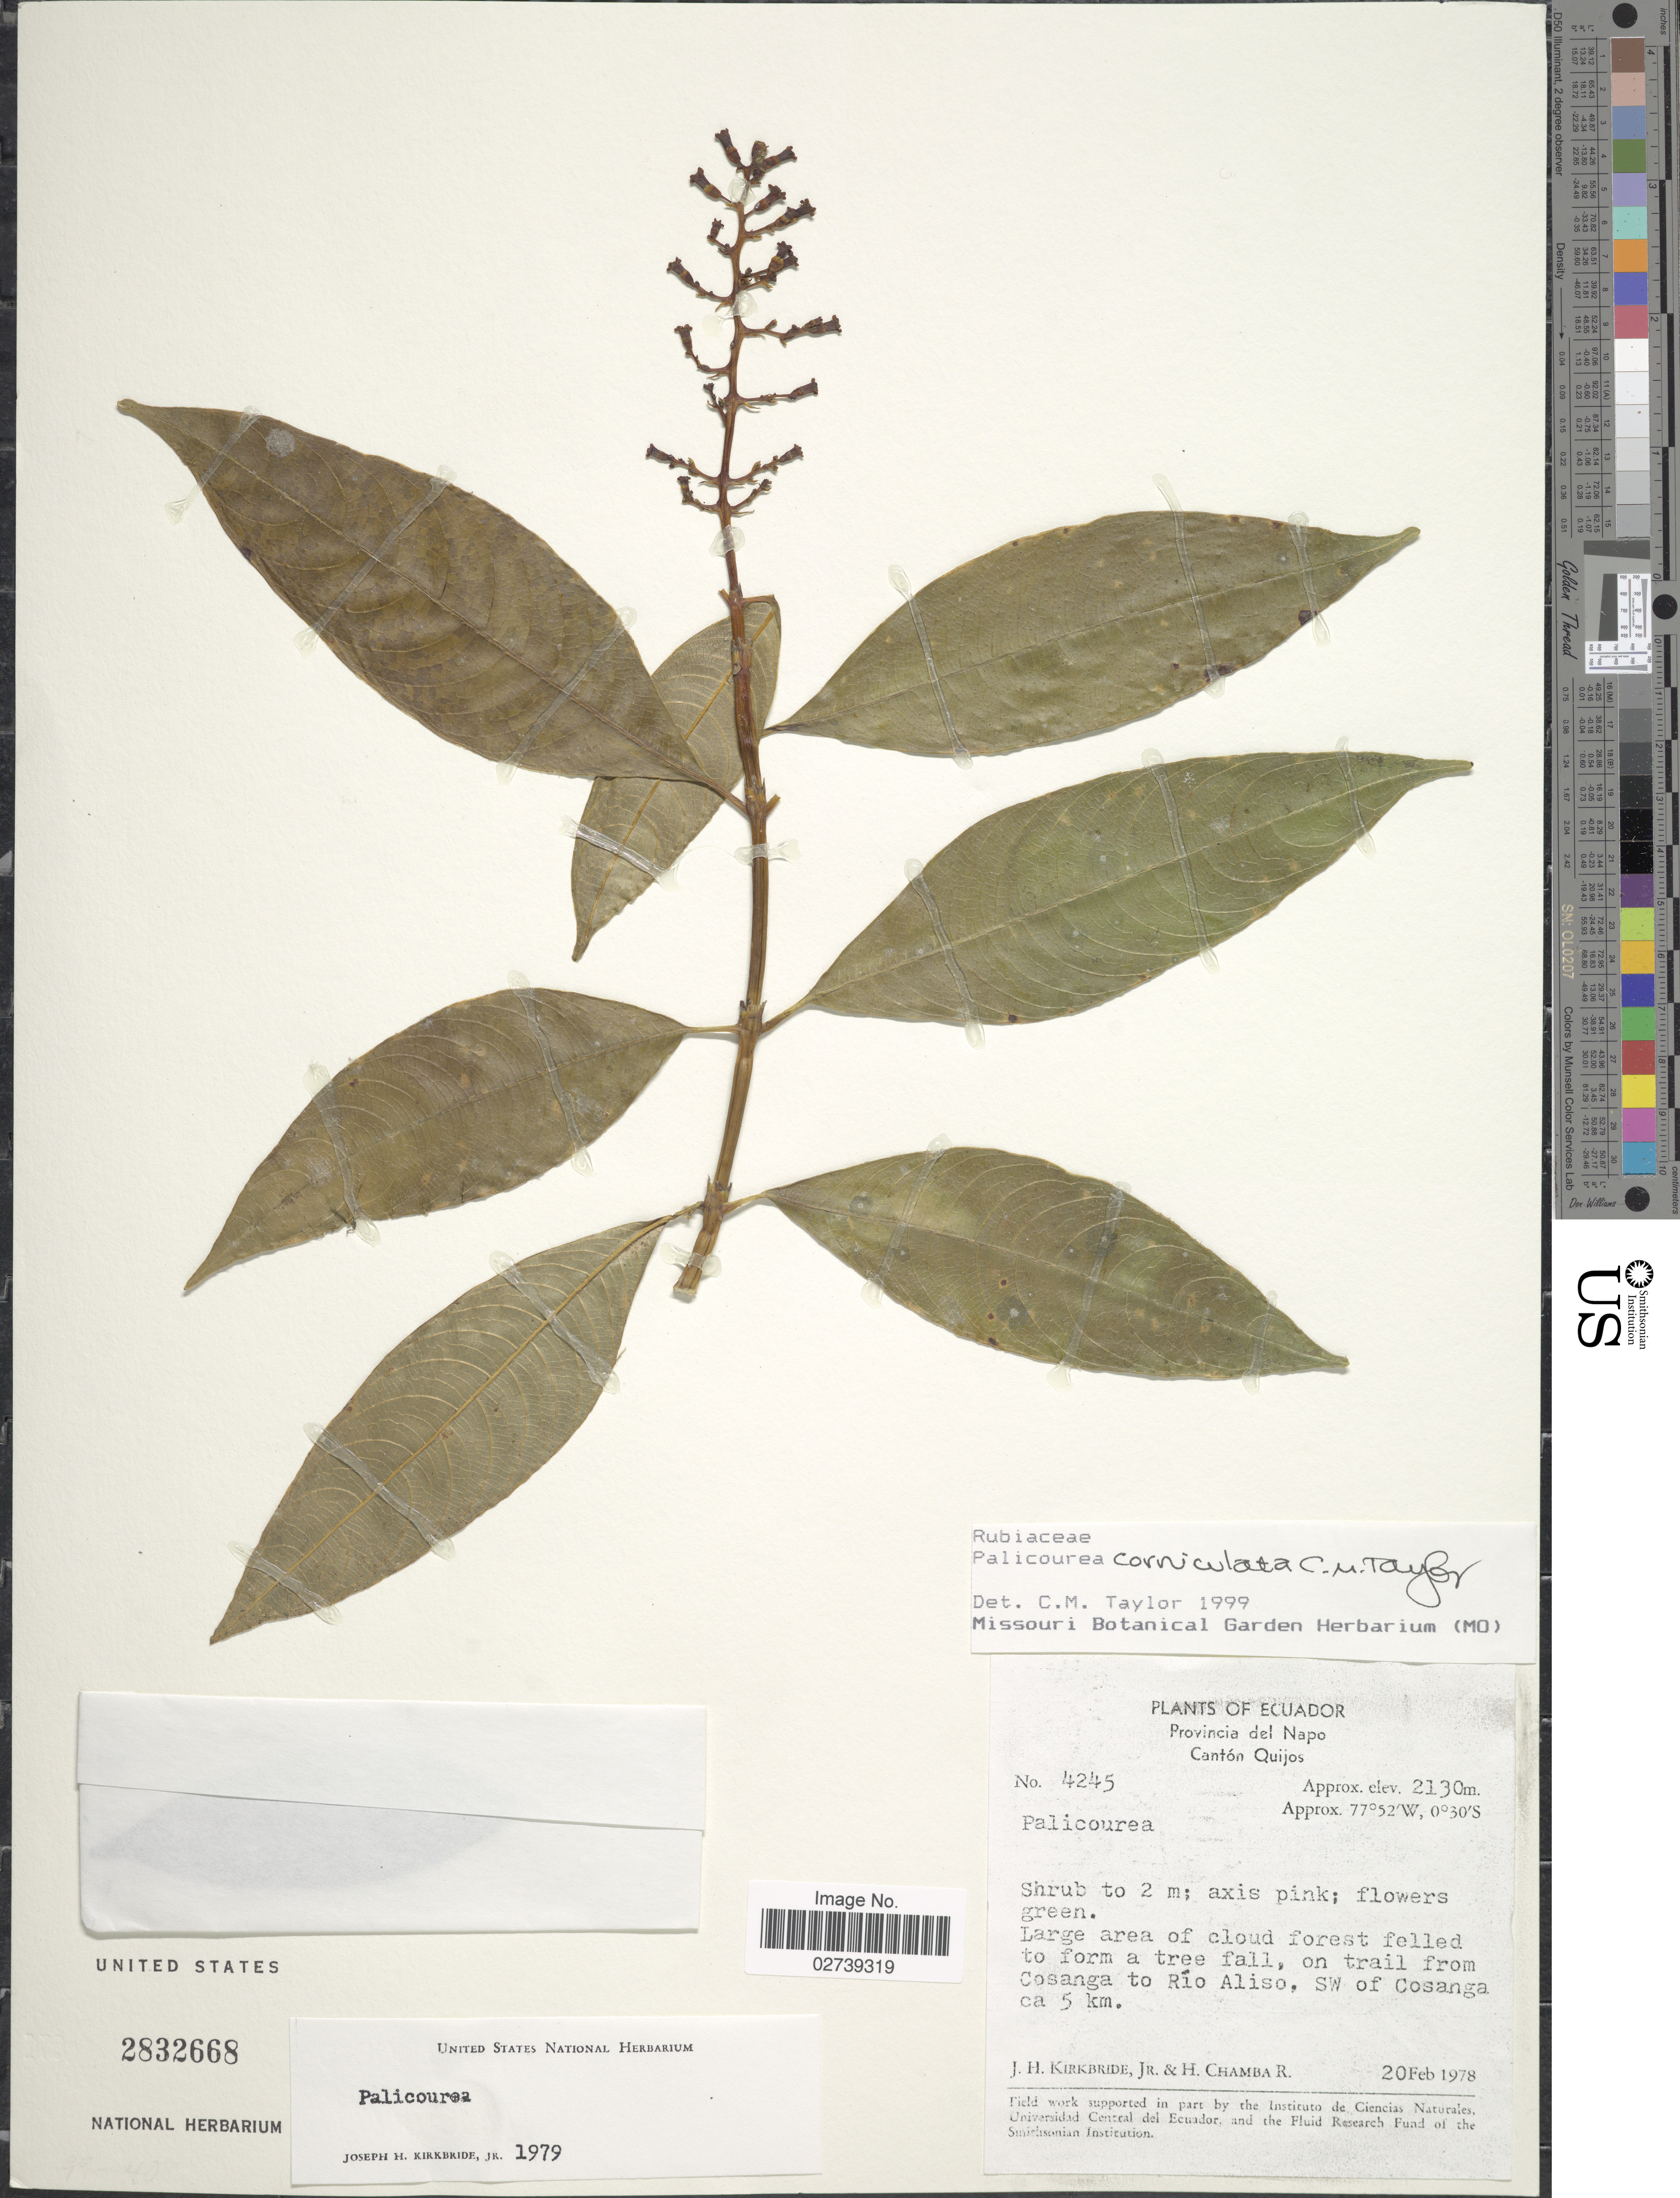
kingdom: Plantae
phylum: Tracheophyta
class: Magnoliopsida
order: Gentianales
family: Rubiaceae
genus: Palicourea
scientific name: Palicourea corniculata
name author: C.M. Taylor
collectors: J. H. Kirkbride & H. Chamba R.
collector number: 4245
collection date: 1978-02-20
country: Ecuador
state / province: Napo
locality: Canton Quijos, on trail from Cosanga to Rio Aliso, SW of Cosanga ca 5 km.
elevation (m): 2130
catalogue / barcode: US 2832668